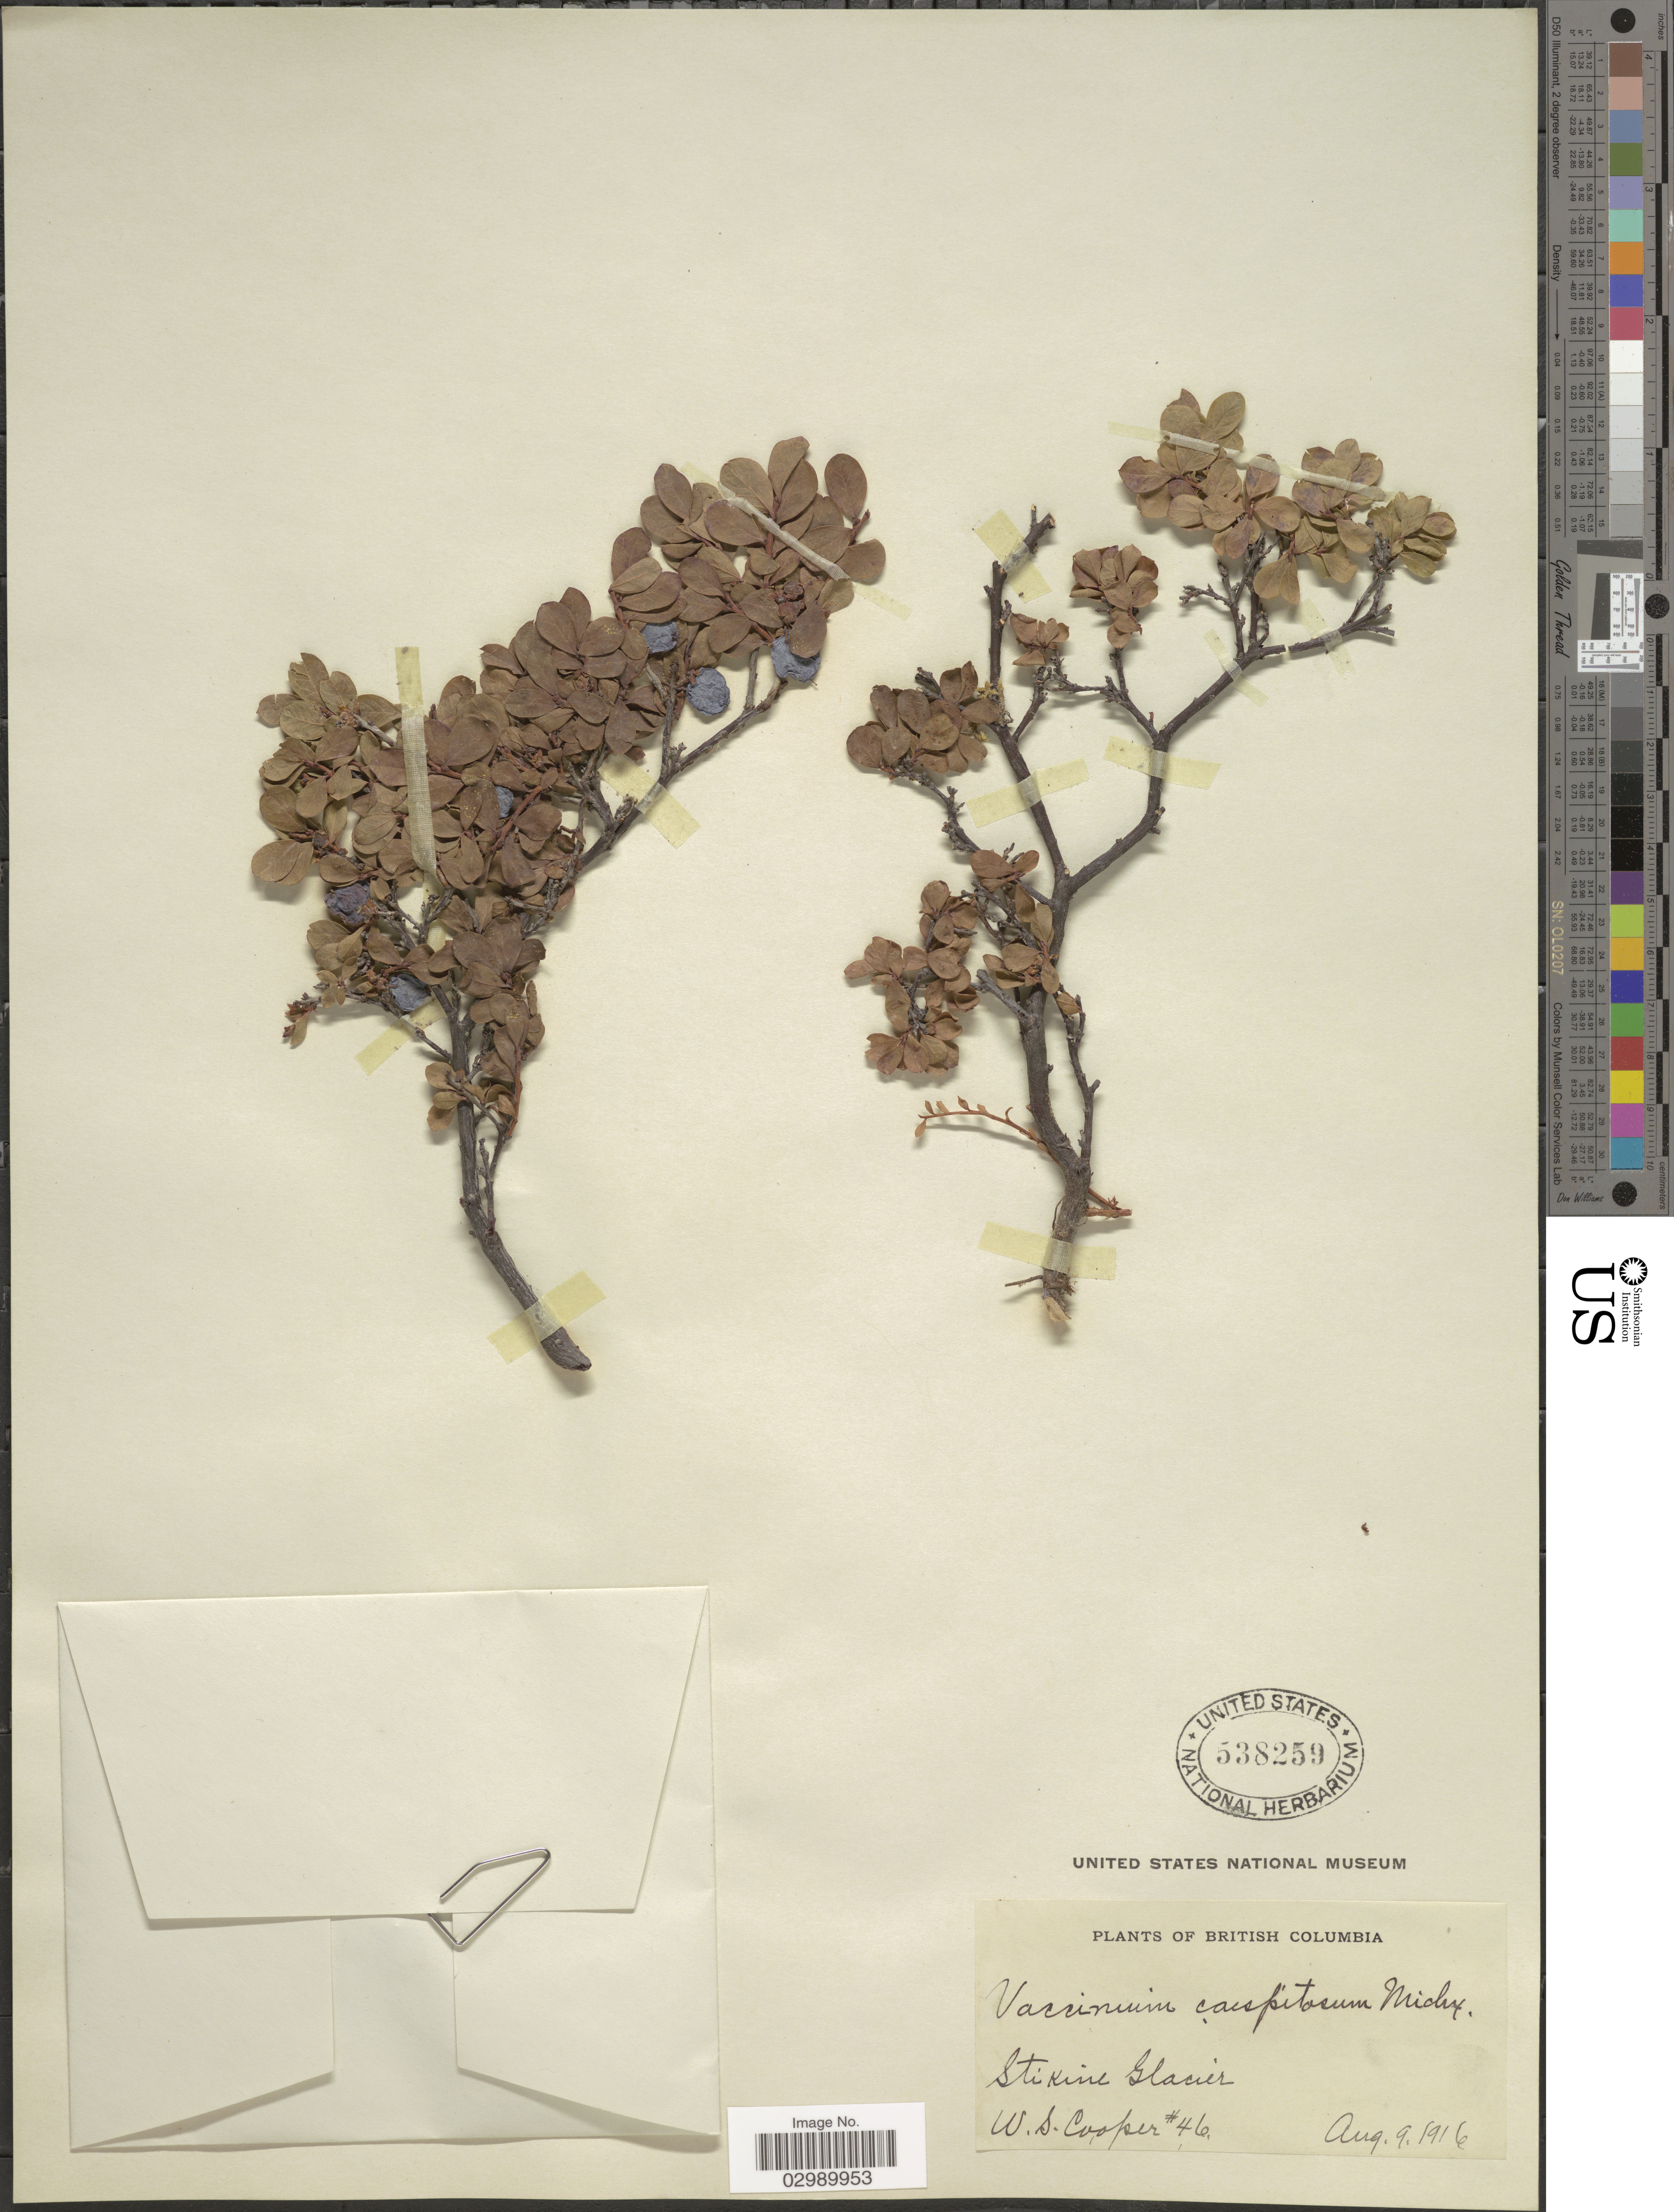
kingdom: Plantae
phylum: Tracheophyta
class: Magnoliopsida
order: Ericales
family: Ericaceae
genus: Vaccinium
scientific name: Vaccinium uliginosum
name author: L.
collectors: W. Cooper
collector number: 46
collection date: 1916-08-09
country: Canada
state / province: British Columbia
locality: Stikine Glacier.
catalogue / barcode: US 538259